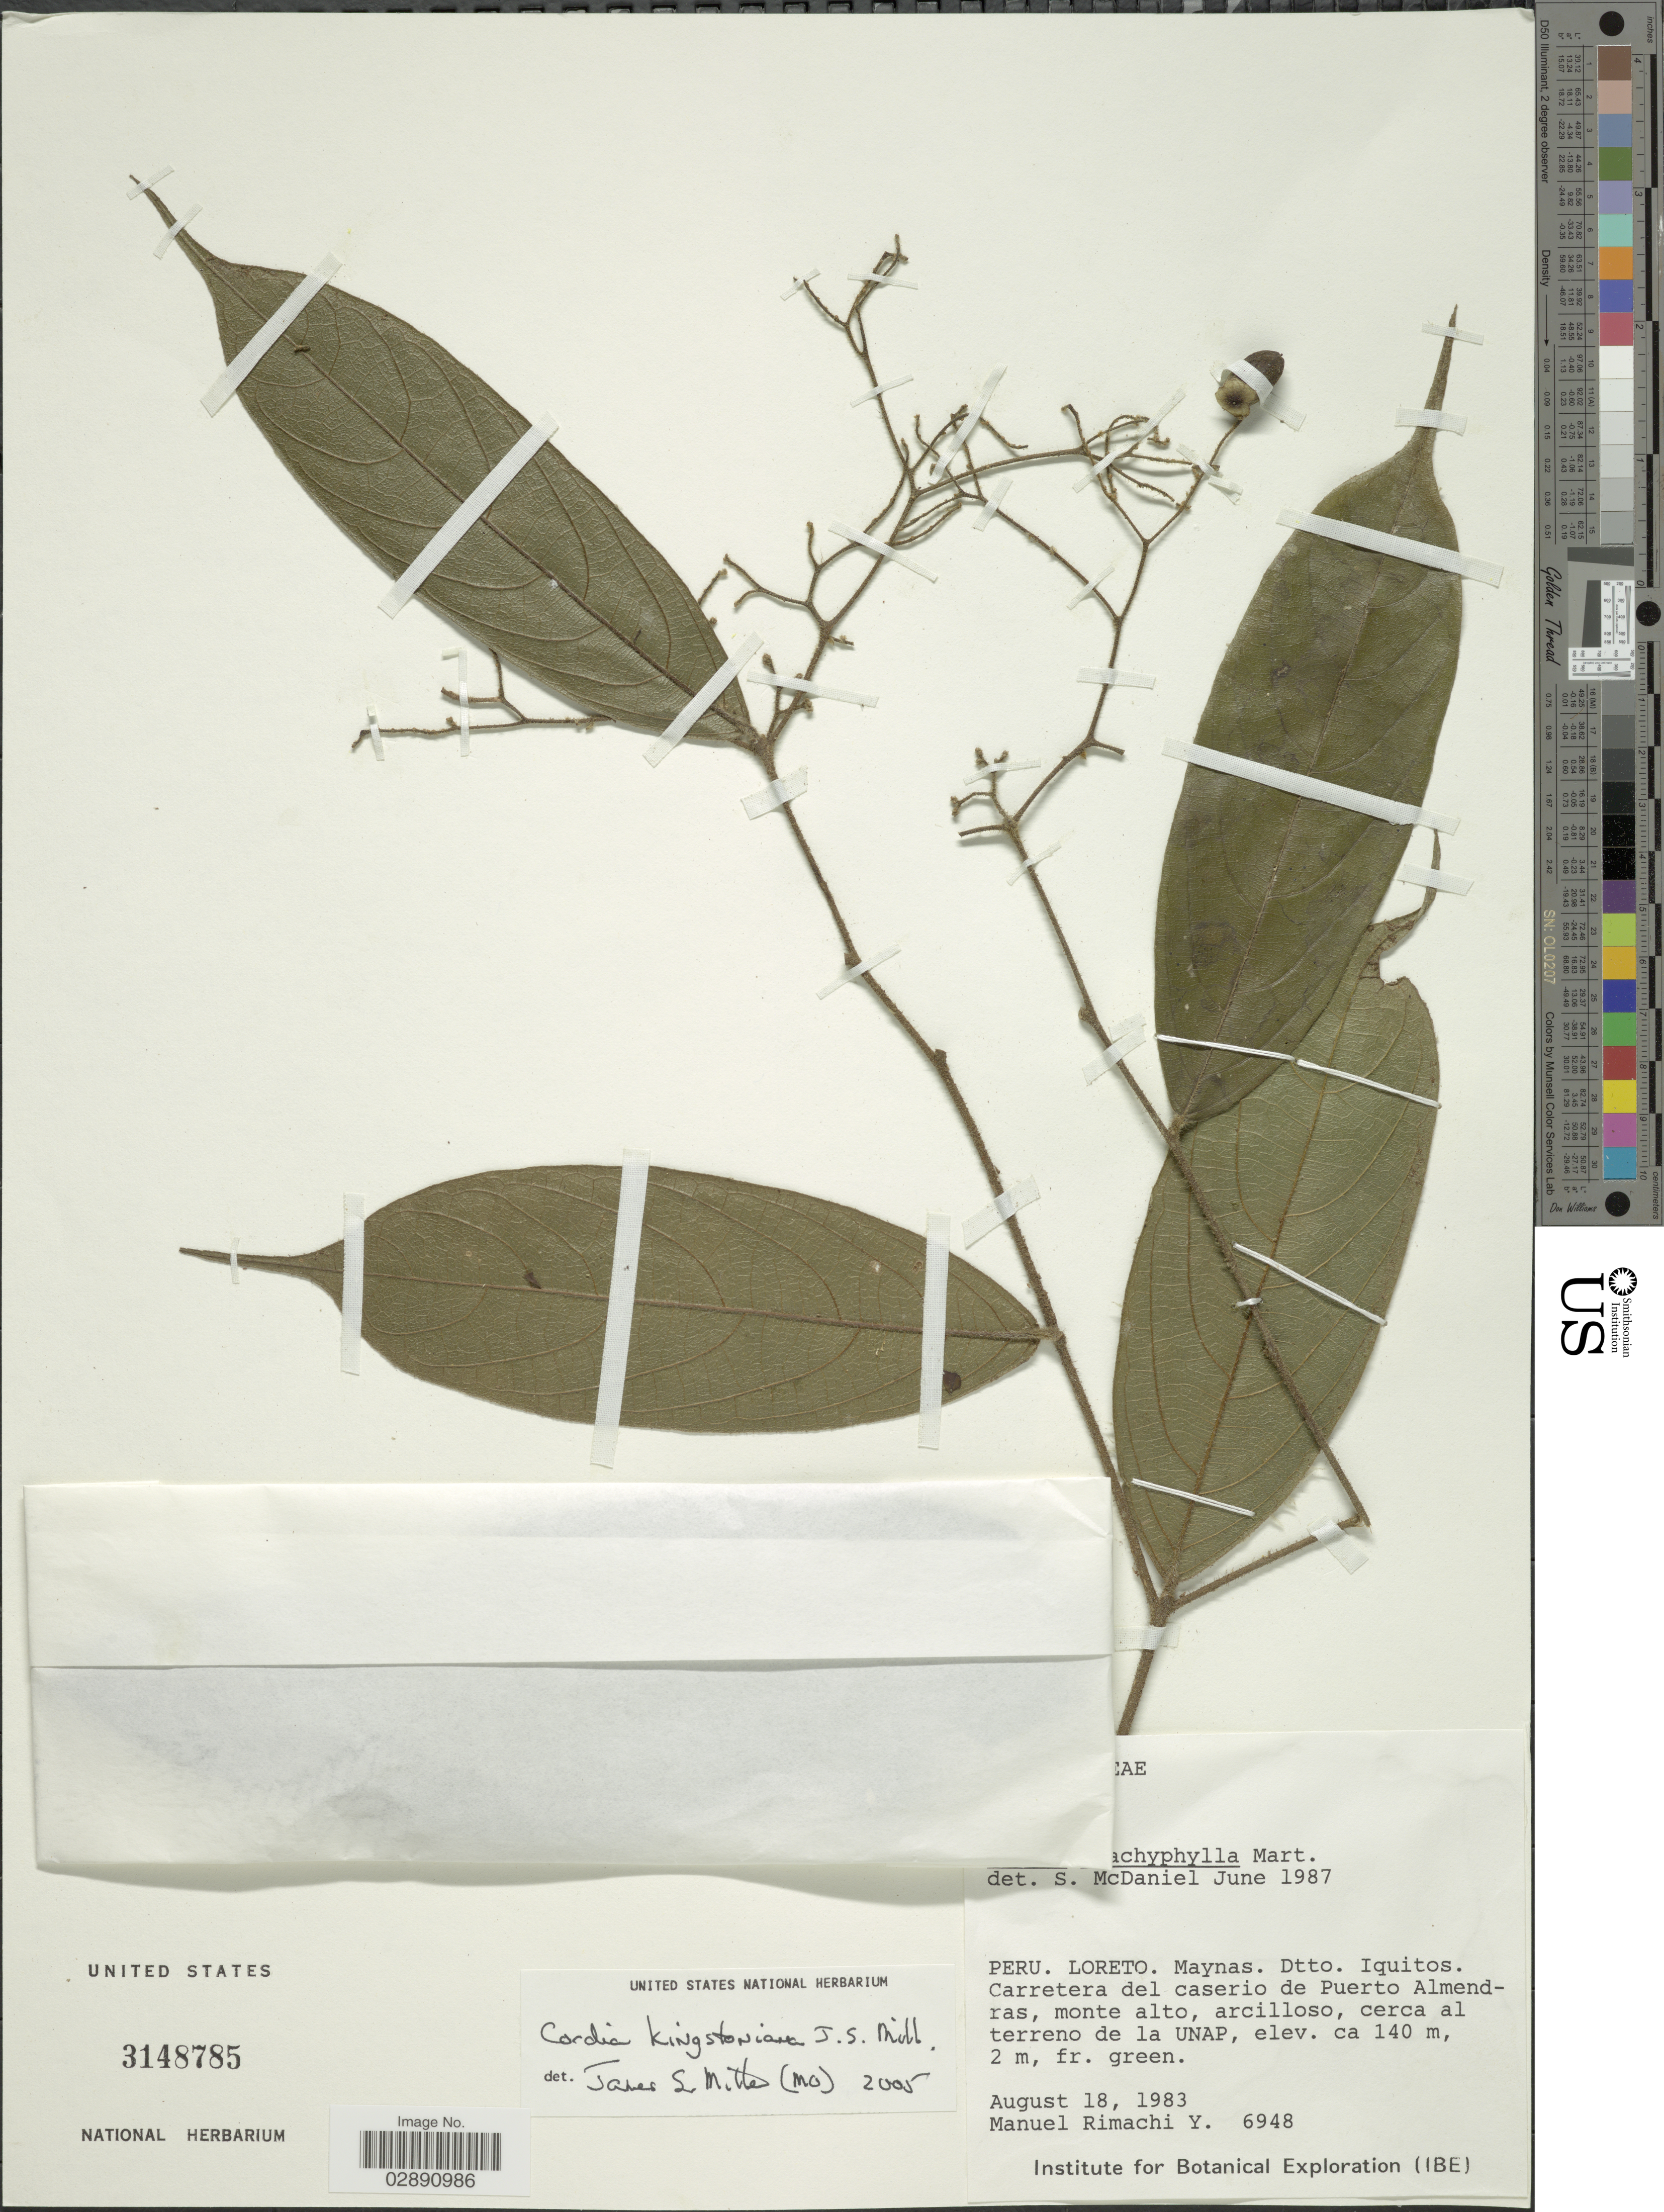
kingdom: Plantae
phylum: Tracheophyta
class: Magnoliopsida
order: Boraginales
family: Cordiaceae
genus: Cordia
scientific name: Cordia kingstoniana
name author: J.S. Mill.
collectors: M. Rimachi Y.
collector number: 6948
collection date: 1983-08-18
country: Peru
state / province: Loreto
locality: Maynas. Dtto. Iquitos. Carretera del caserio de Puerto Almendras, monte alto, arcilloso, cerca al terreno de la UNAP.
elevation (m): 140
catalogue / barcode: US 3148785